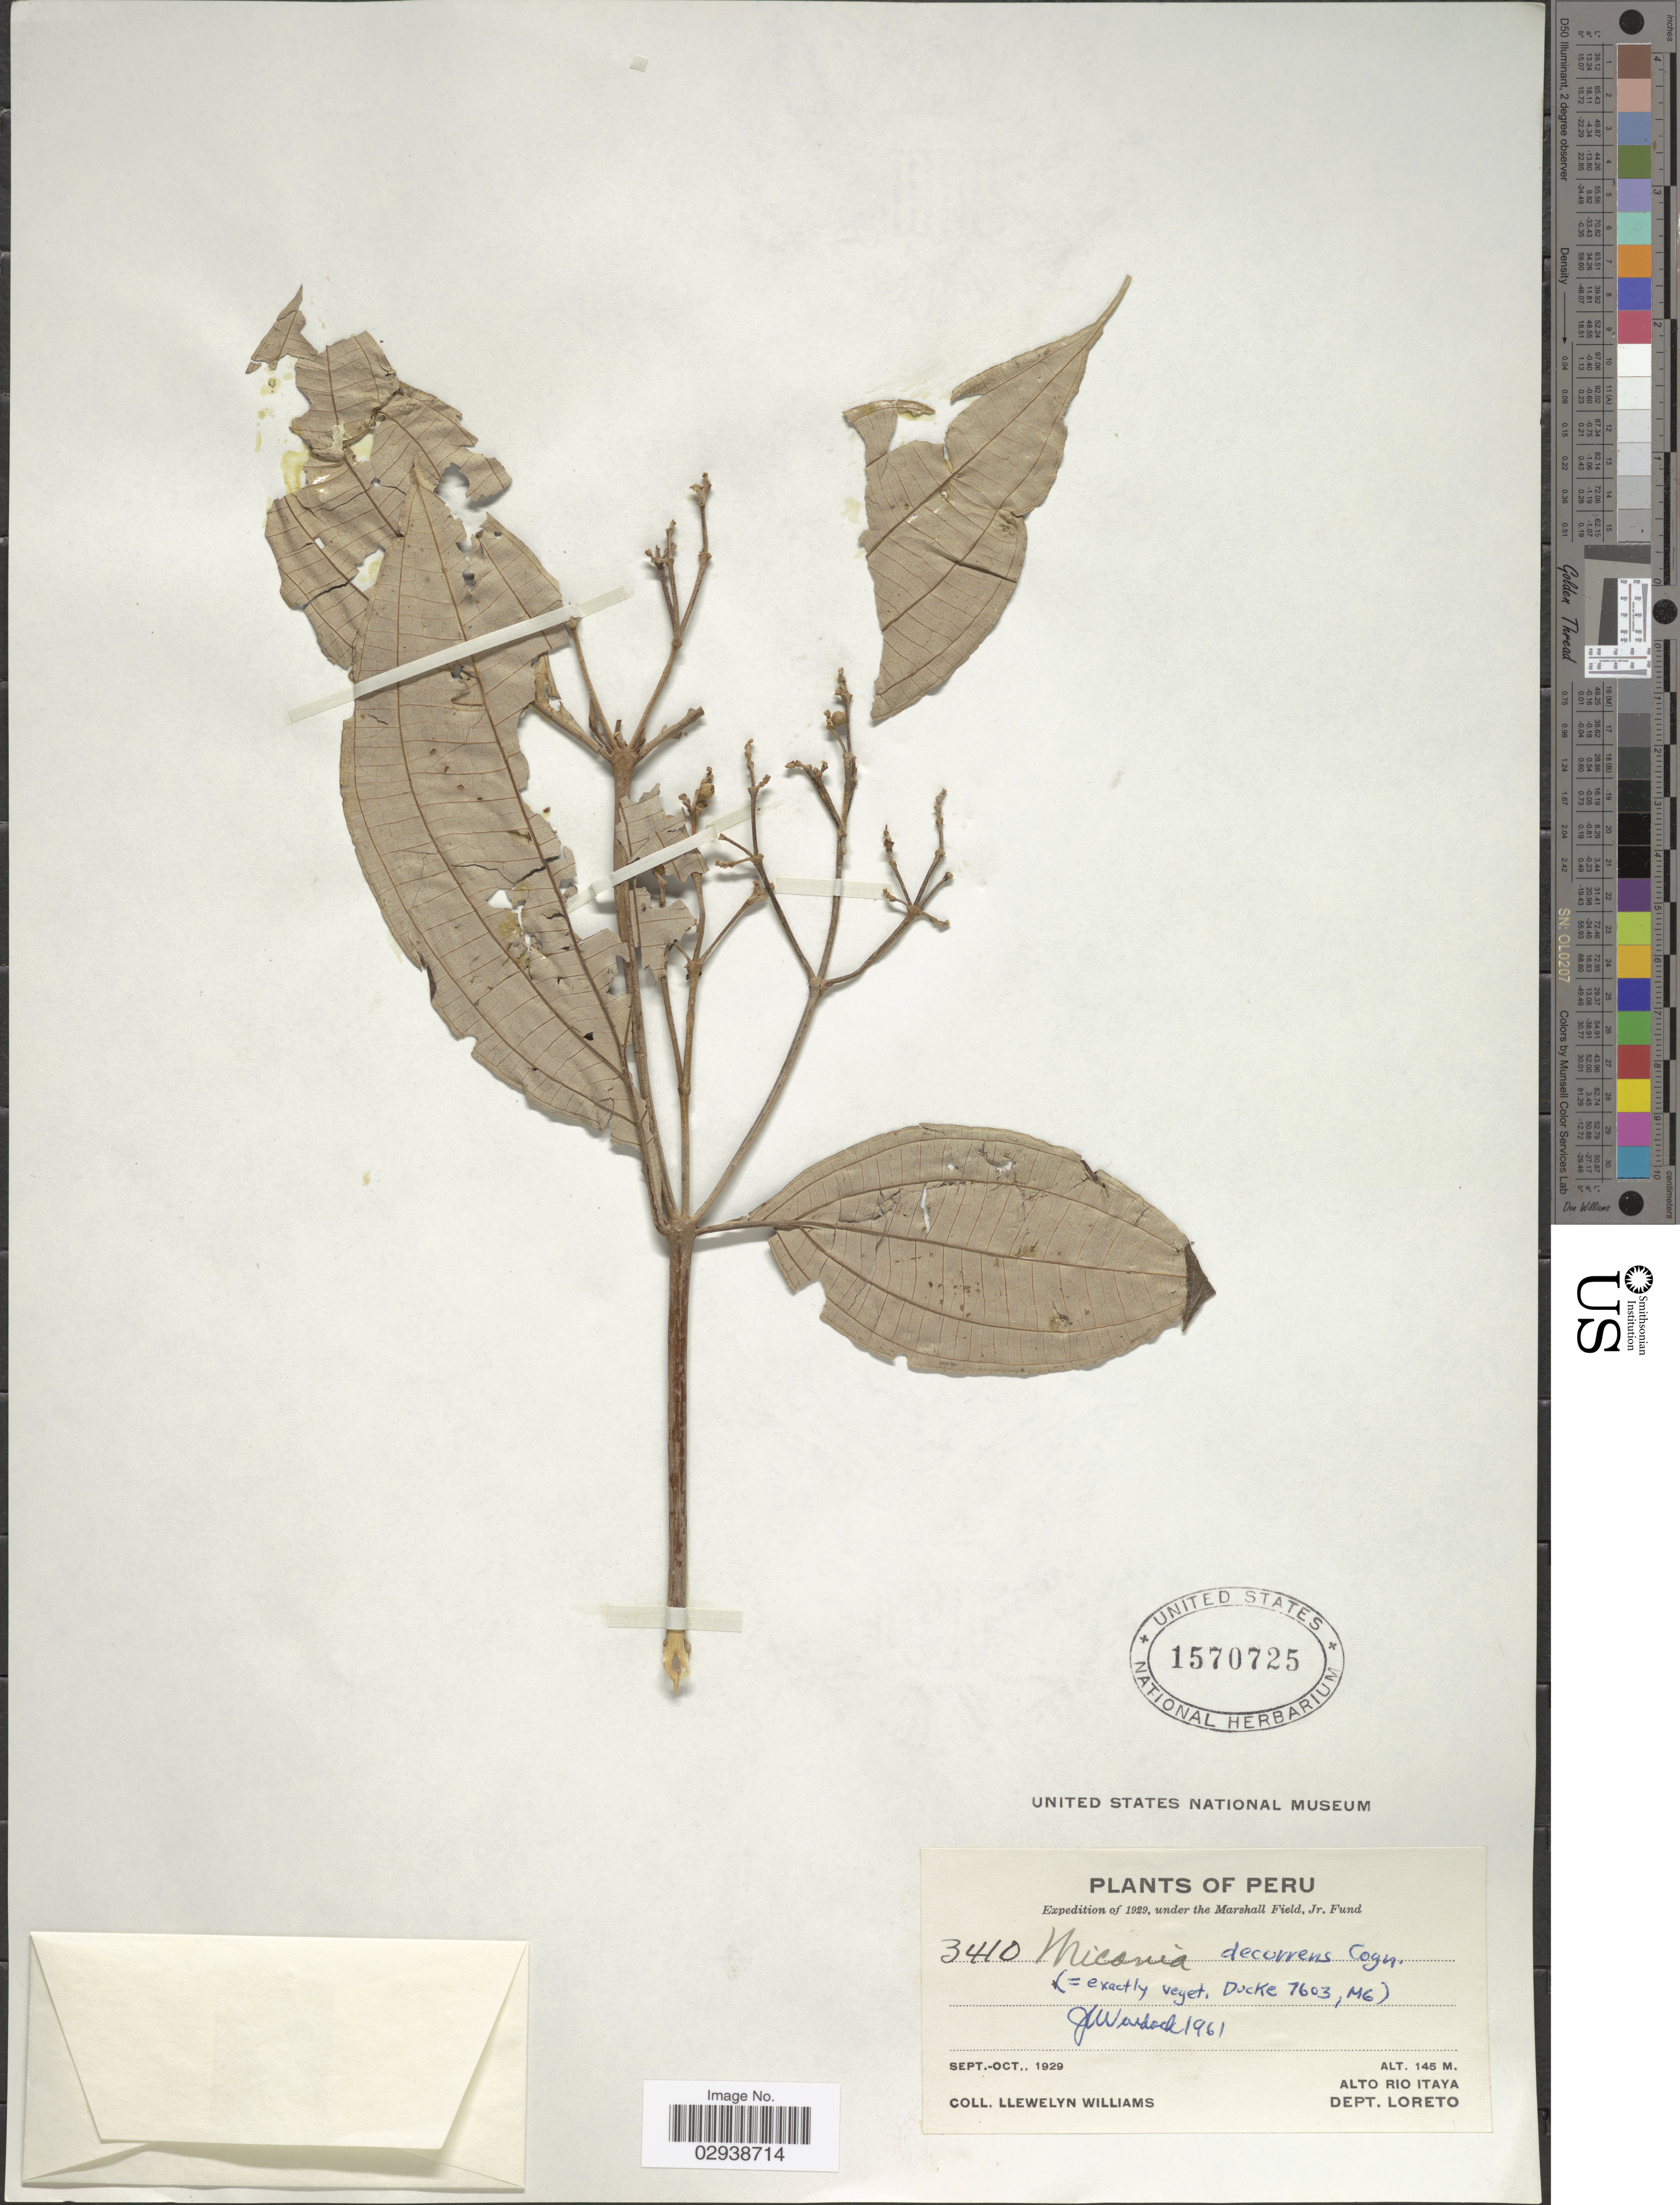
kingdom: Plantae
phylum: Tracheophyta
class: Magnoliopsida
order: Myrtales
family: Melastomataceae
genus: Miconia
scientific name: Miconia decurrens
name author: Cogn.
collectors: Ll. Williams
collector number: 3410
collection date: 1929-09/1929-10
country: Peru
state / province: Loreto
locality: Alto Rio Itaya, Dept. Loreto.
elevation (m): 145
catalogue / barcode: US 1570725